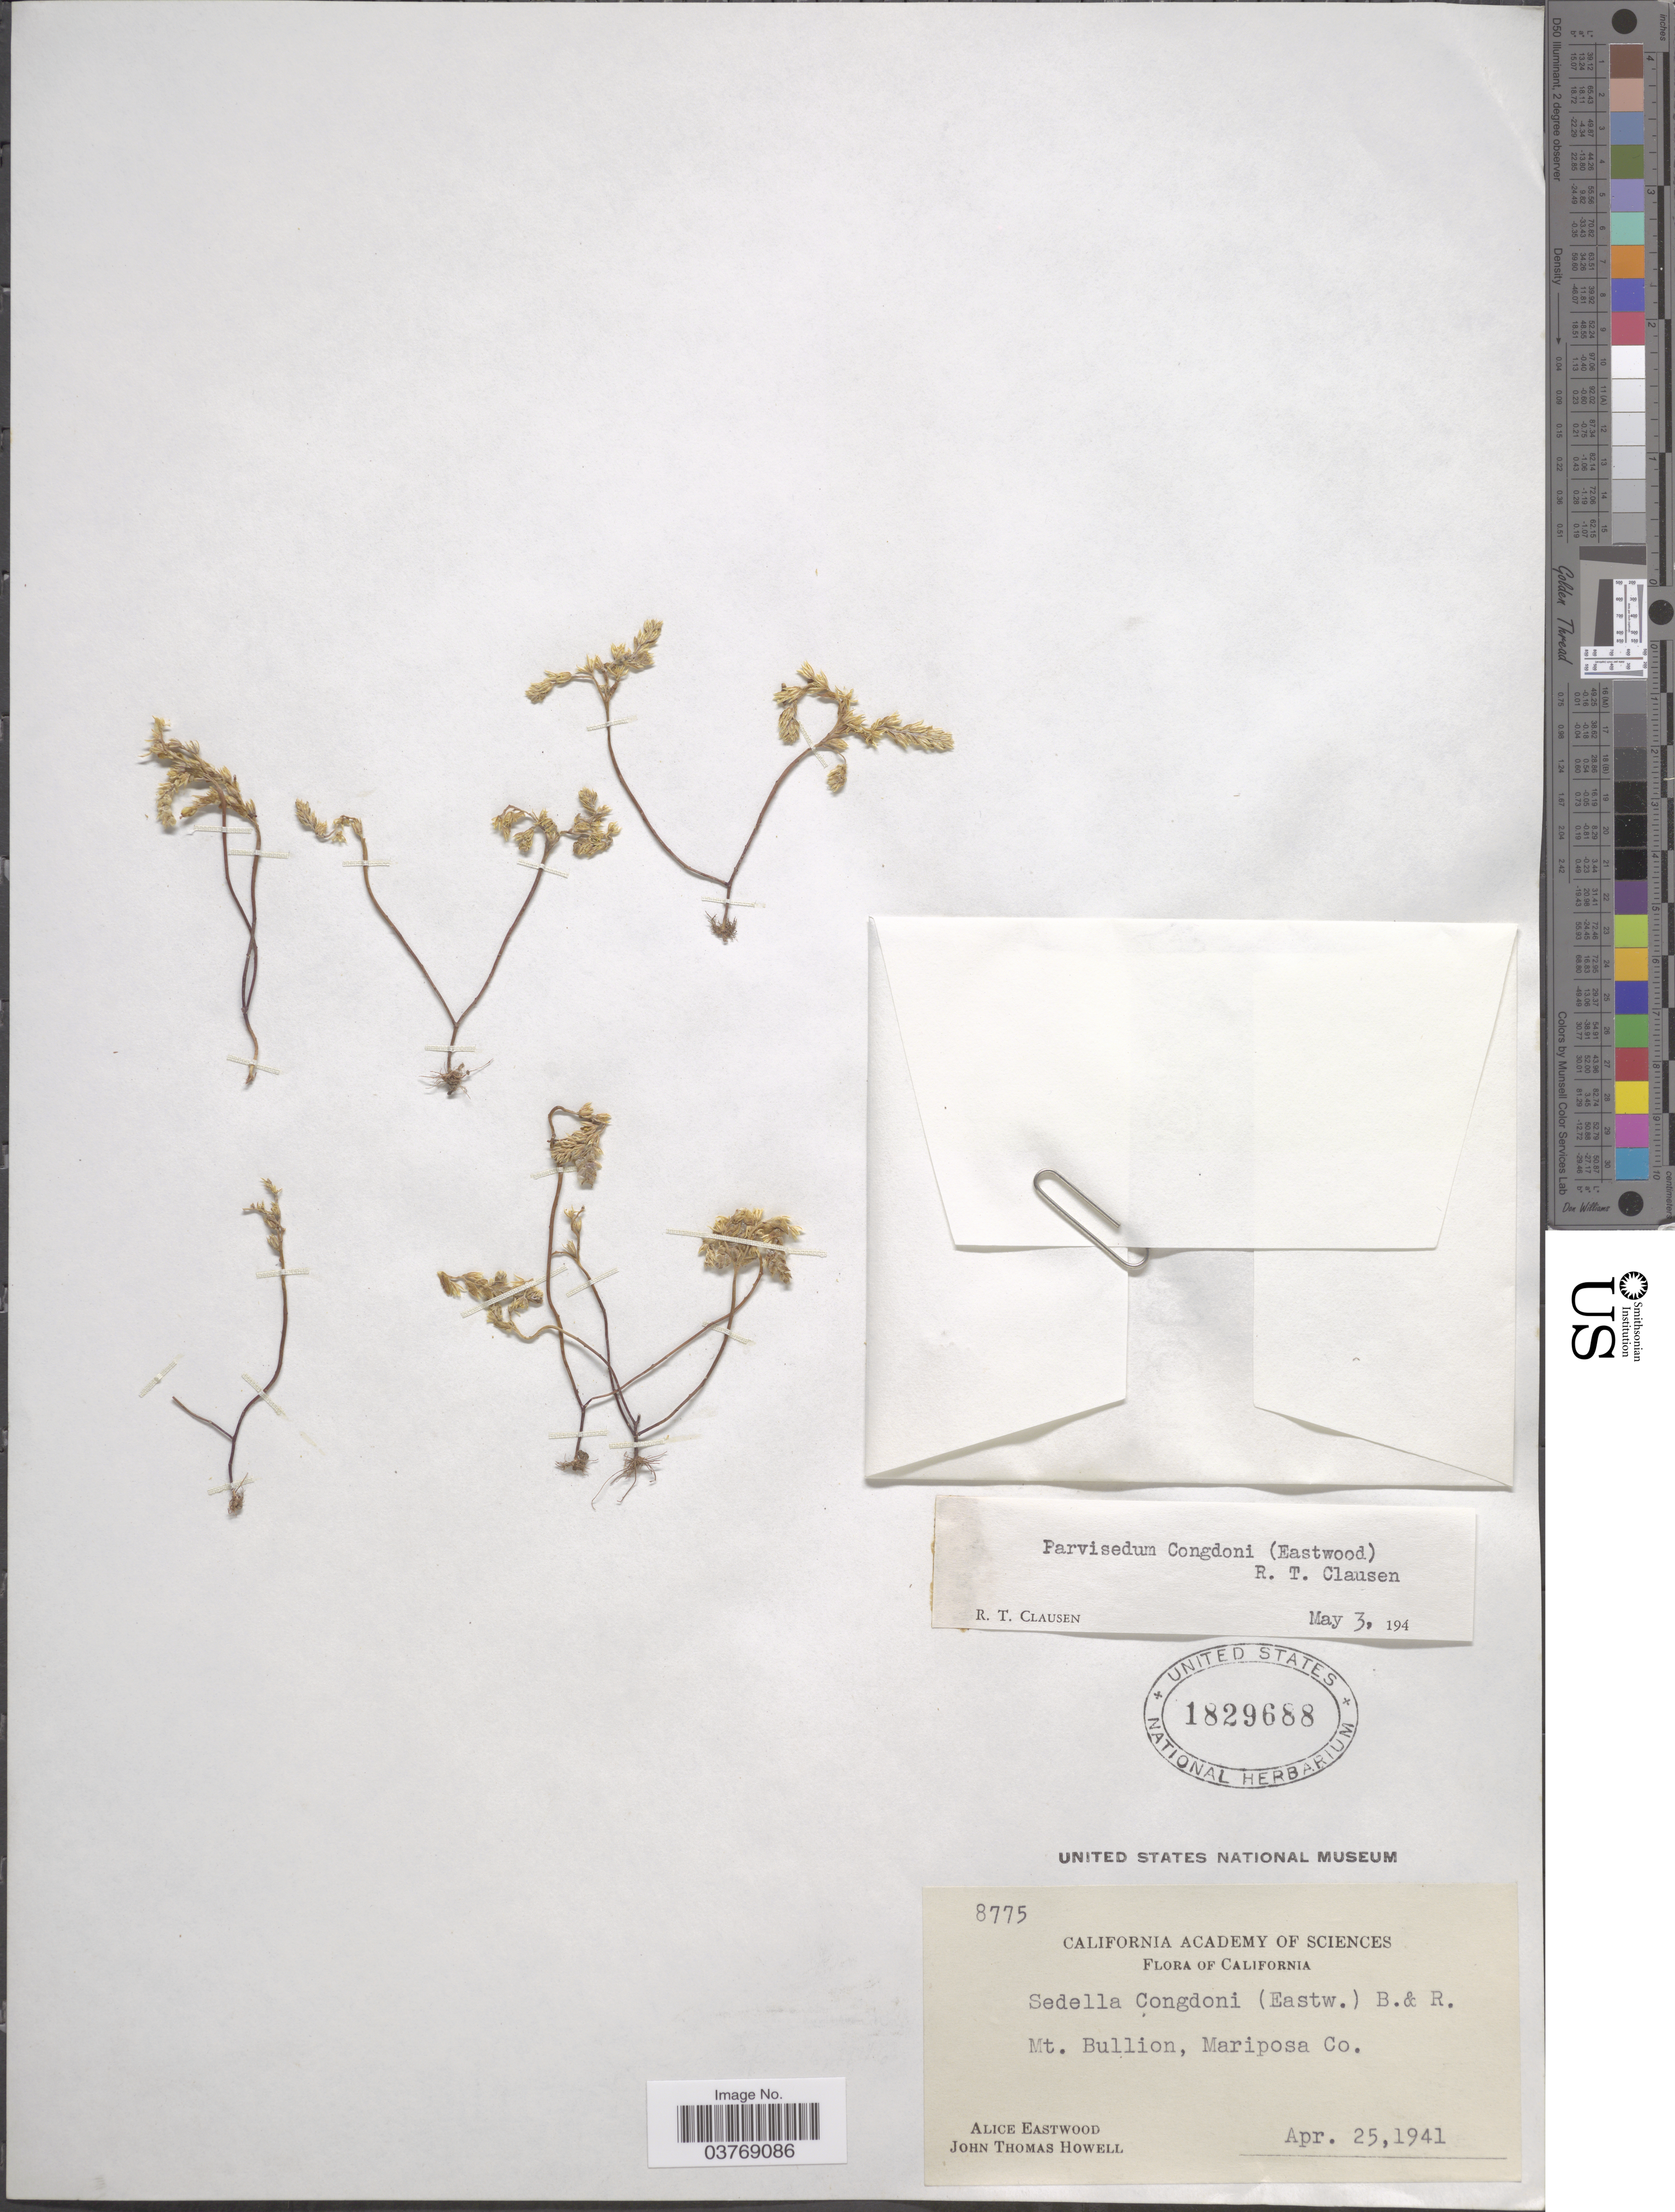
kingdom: Plantae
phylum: Tracheophyta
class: Magnoliopsida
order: Saxifragales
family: Crassulaceae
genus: Sedella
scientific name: Sedella congdonii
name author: (Eastw.) Britton & Rose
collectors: A. Eastwood & J. T. Howell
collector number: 8775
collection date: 1941-04-25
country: United States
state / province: California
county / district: Mariposa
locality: Mt. Bullion, Mariposa Co.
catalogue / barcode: US 1829688